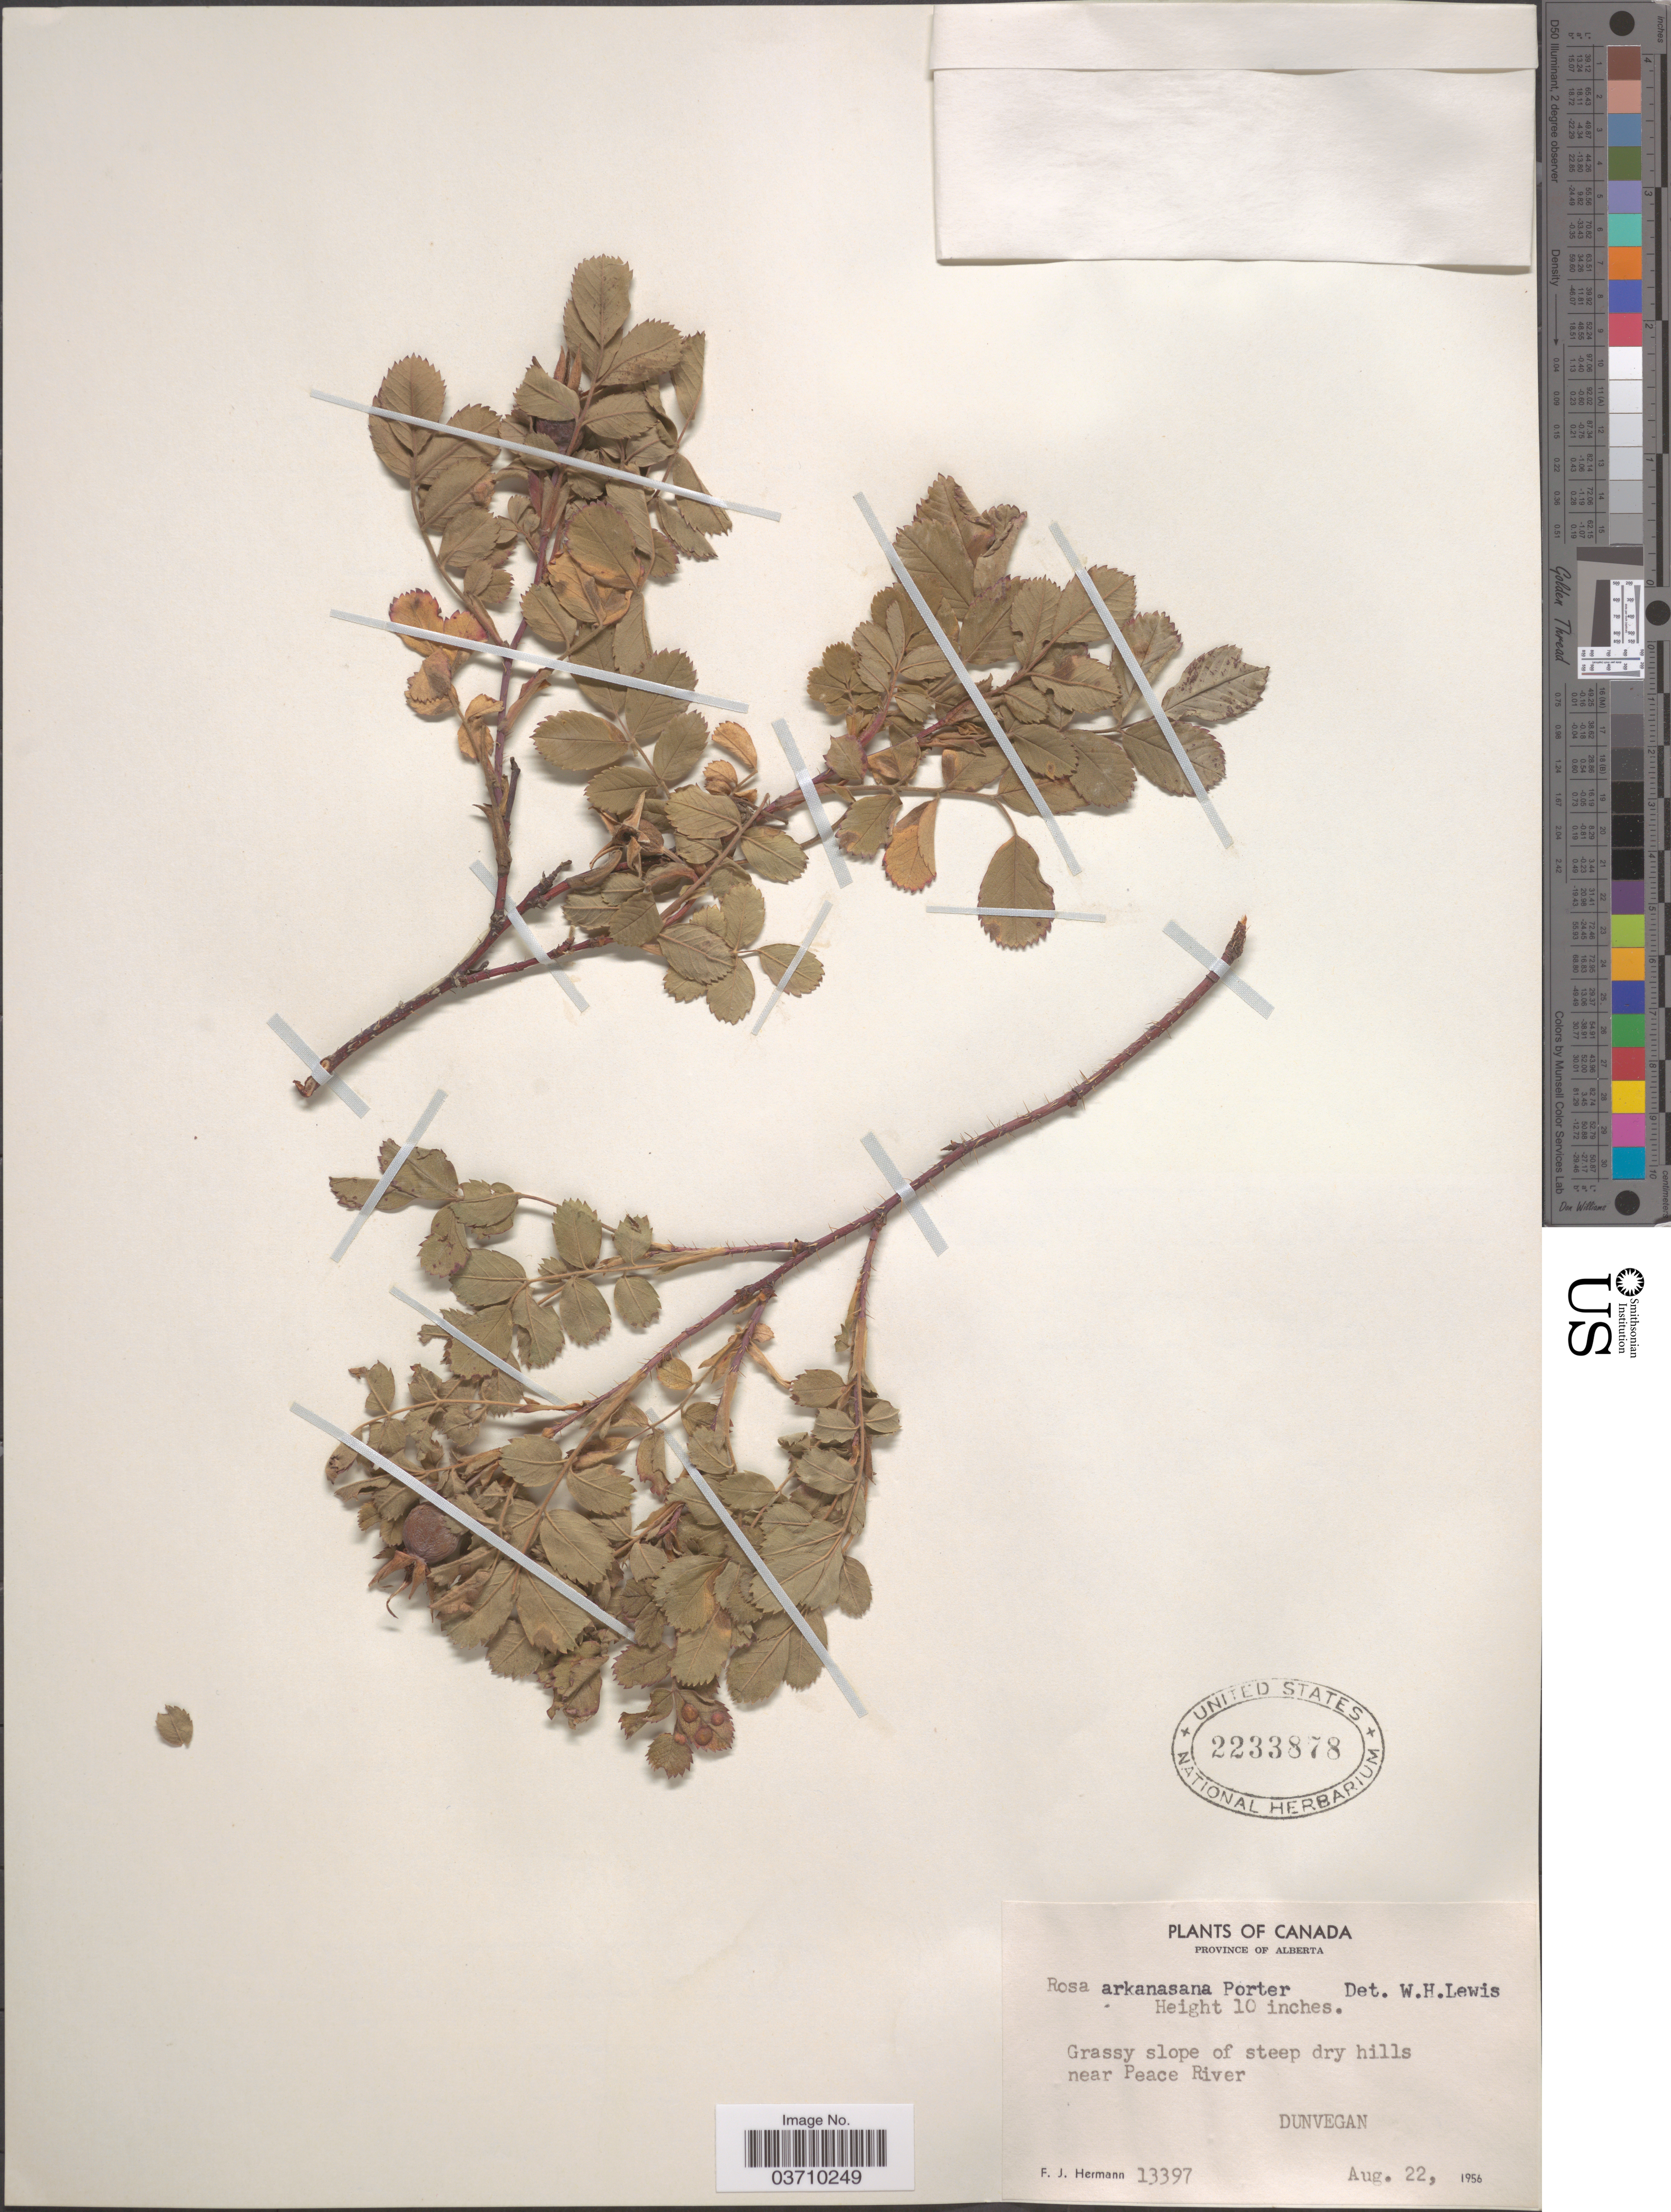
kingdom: Plantae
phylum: Tracheophyta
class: Magnoliopsida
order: Rosales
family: Rosaceae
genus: Rosa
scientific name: Rosa arkansana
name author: Porter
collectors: F. J. Hermann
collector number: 13397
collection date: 1956-08-22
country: Canada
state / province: Alberta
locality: Near Peace River. Dunvegan.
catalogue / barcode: US 2233878